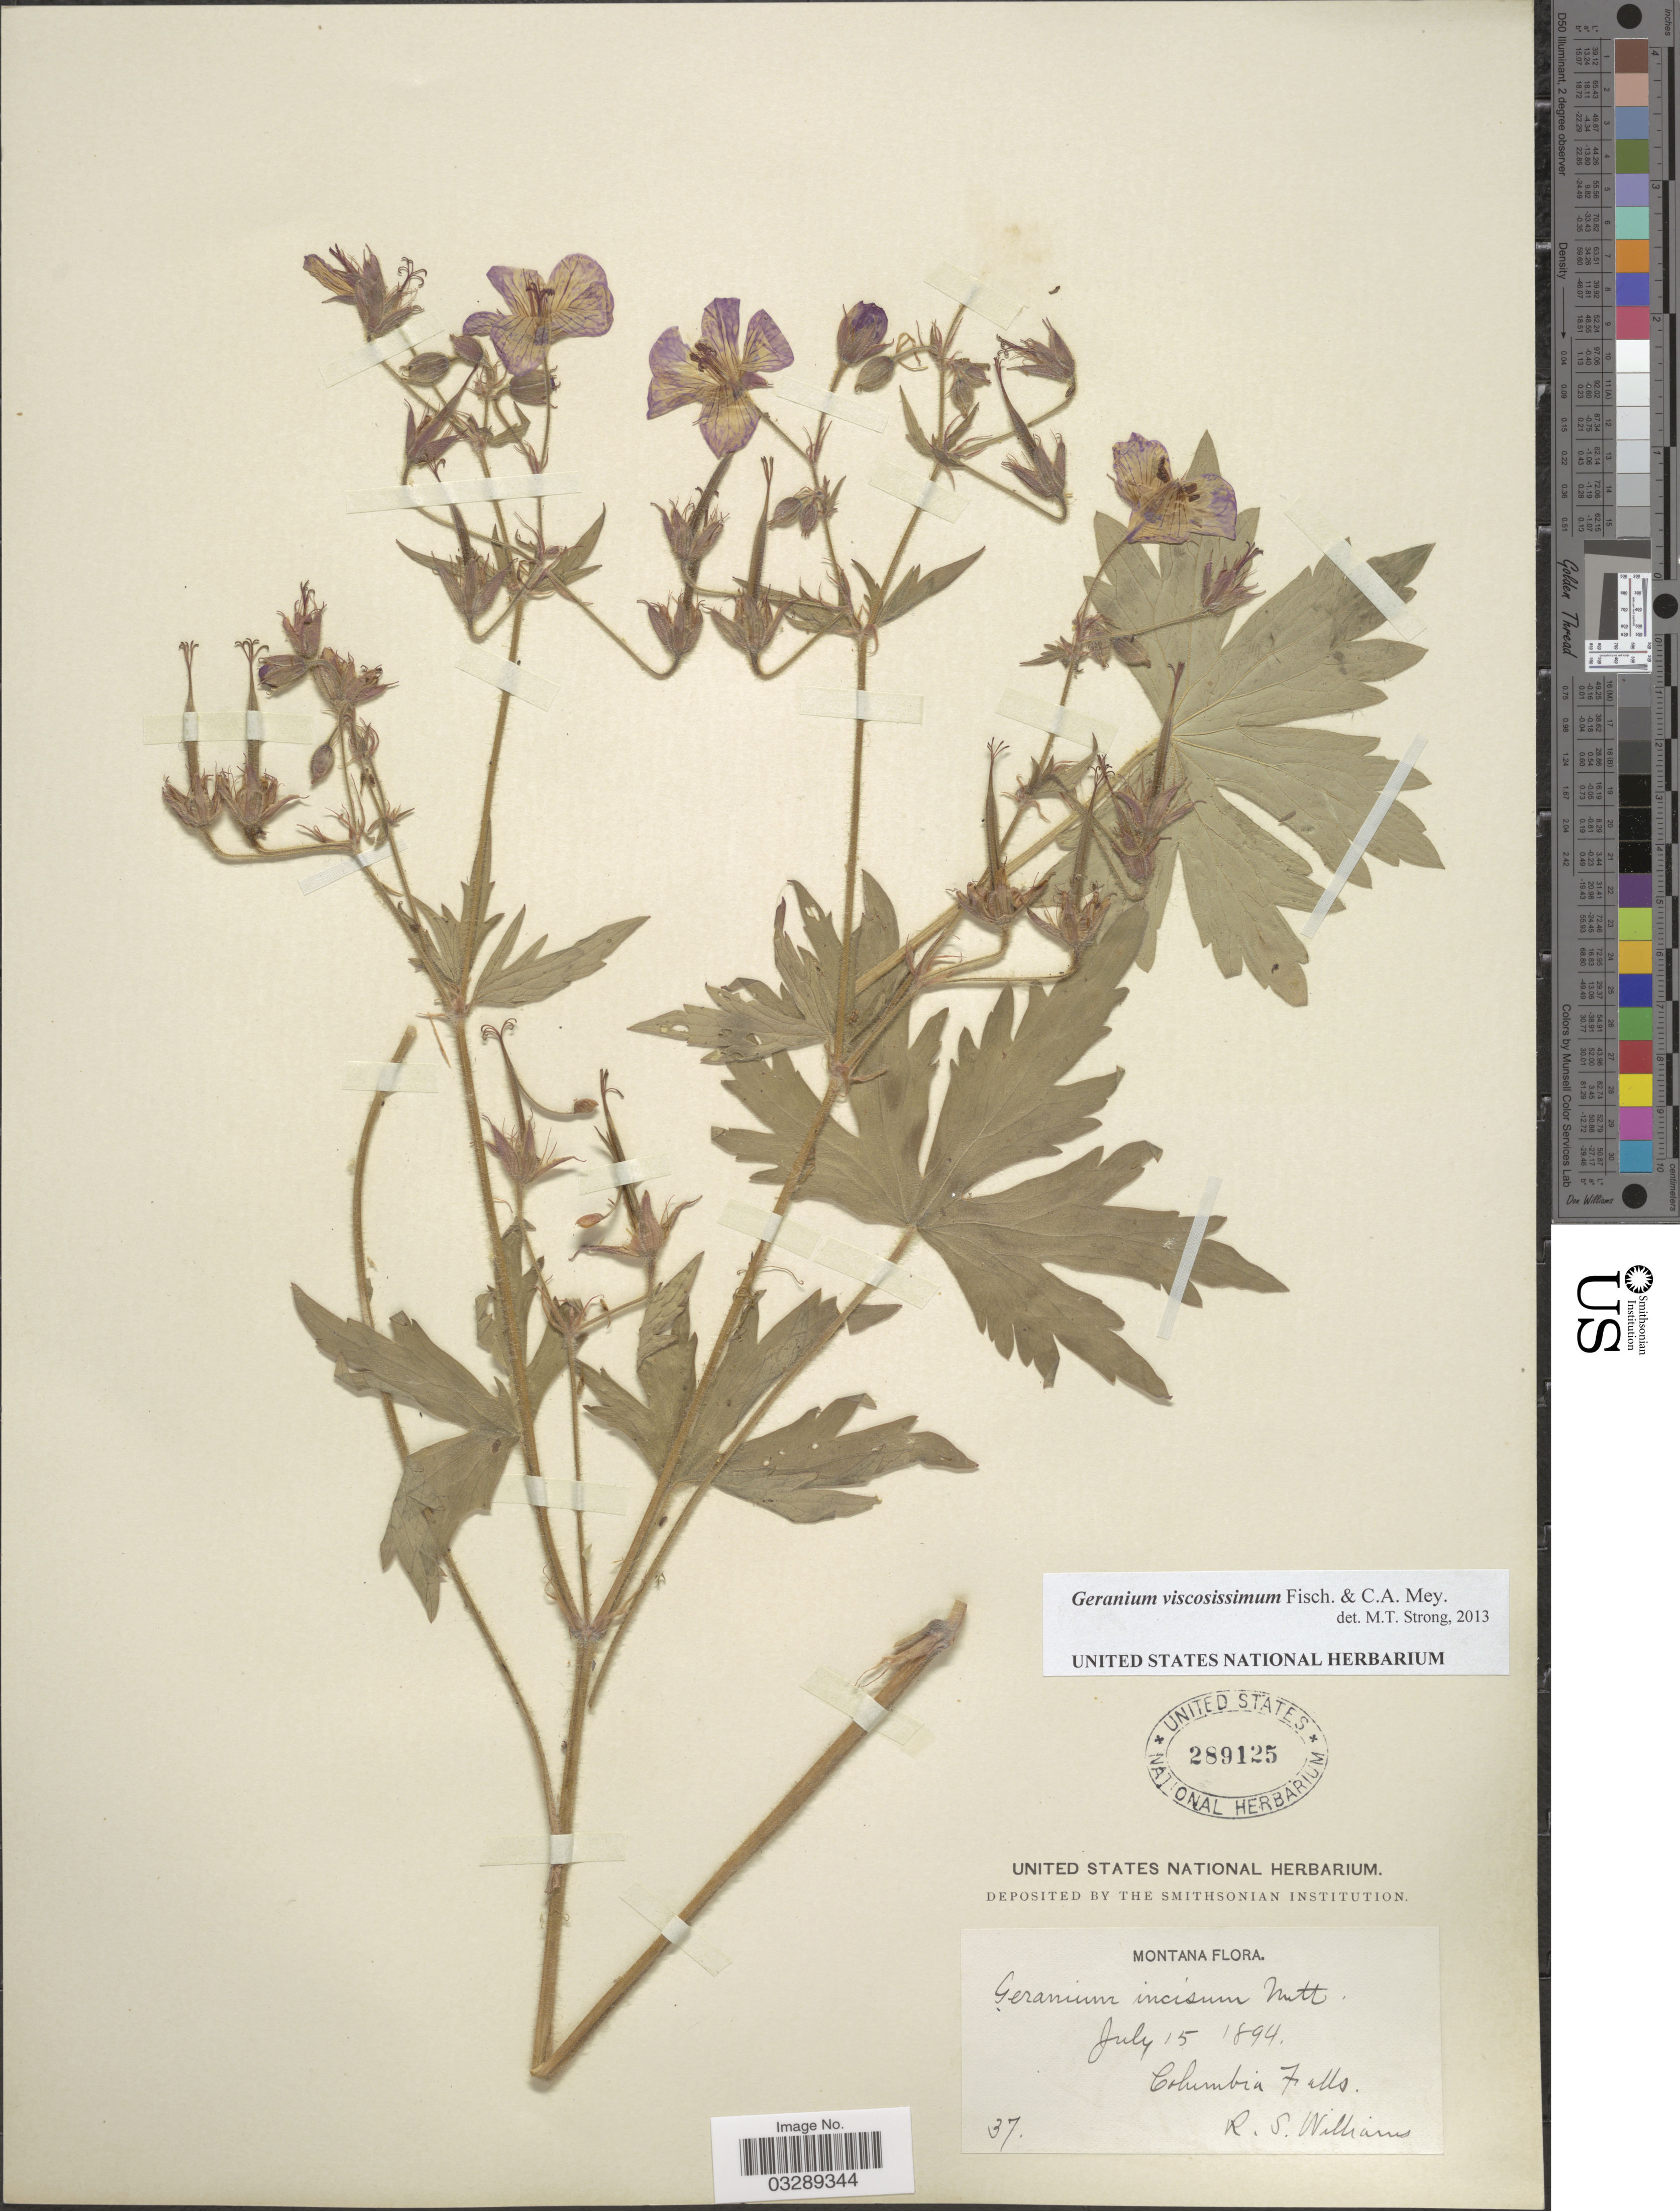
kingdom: Plantae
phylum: Tracheophyta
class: Magnoliopsida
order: Geraniales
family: Geraniaceae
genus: Geranium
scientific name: Geranium viscosissimum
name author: Fisch. & C.A. Mey.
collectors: R. S. Williams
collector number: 37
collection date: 1894-07-15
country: United States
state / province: Montana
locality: Columbia Falls.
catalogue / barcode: US 289125